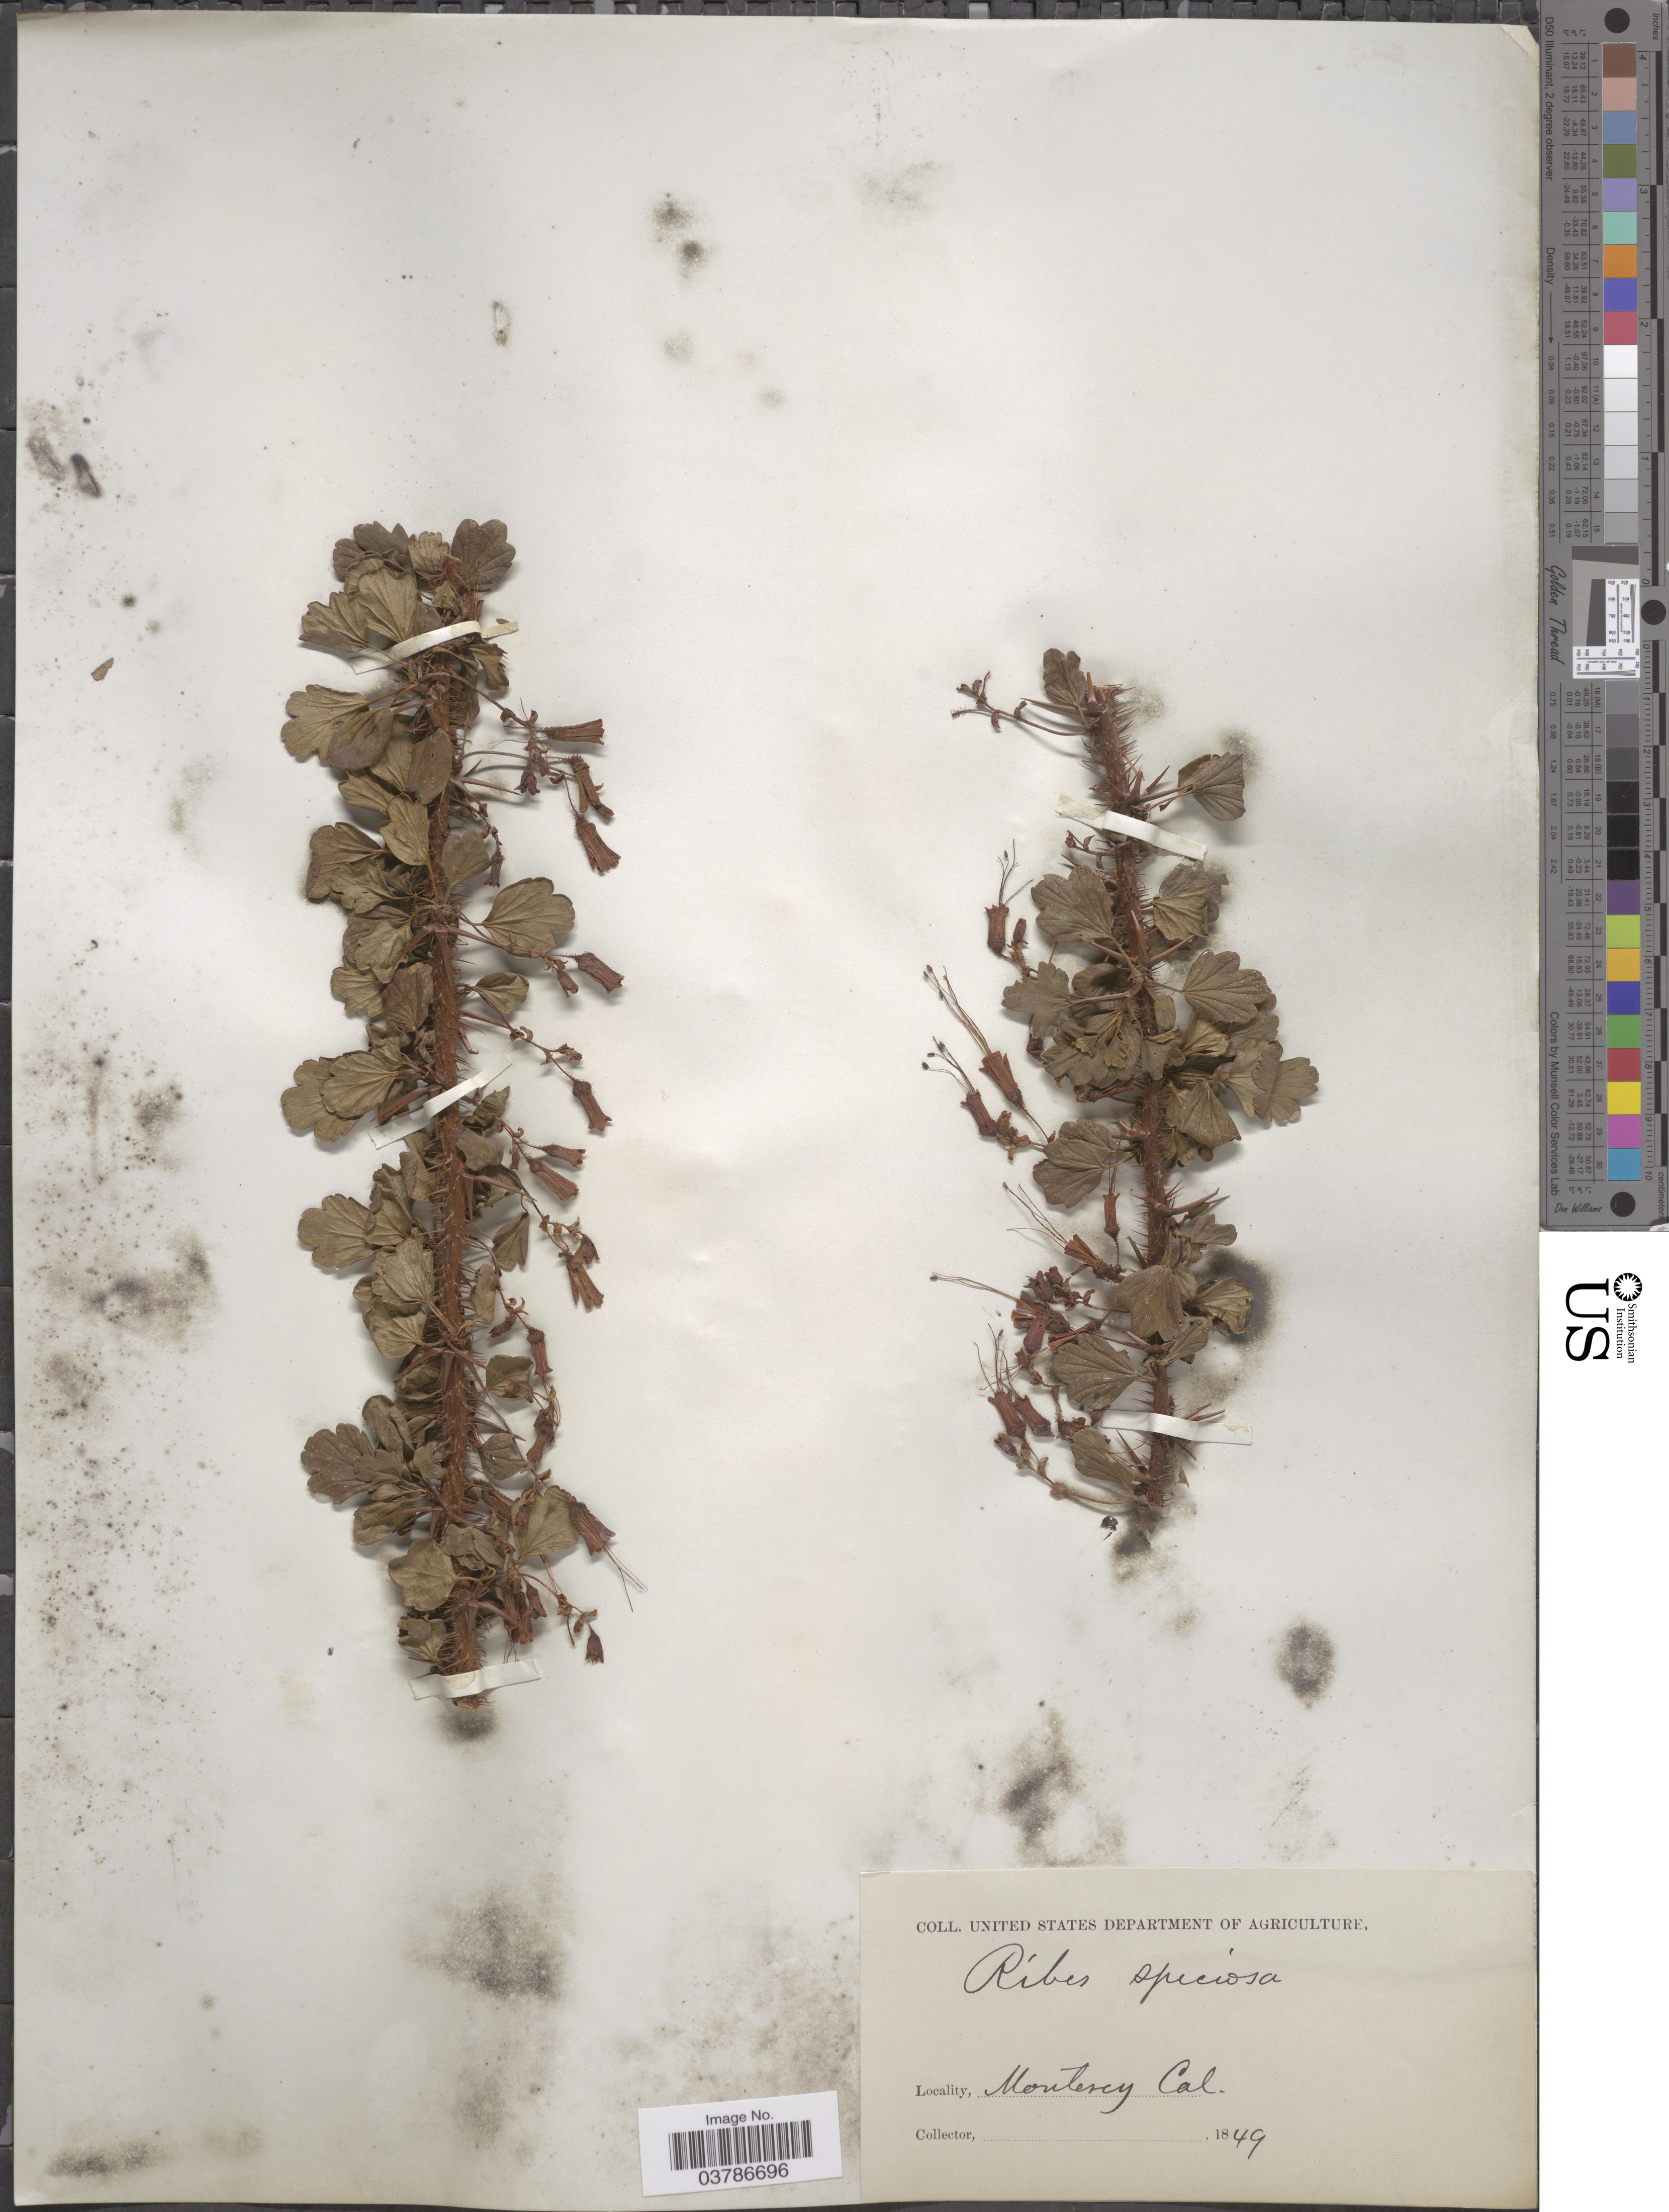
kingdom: Plantae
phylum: Tracheophyta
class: Magnoliopsida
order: Saxifragales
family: Grossulariaceae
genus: Ribes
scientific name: Ribes speciosum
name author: Pursh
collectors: United States Department of Agriculture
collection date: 1849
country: United States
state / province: California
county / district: Monterey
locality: Monterey.